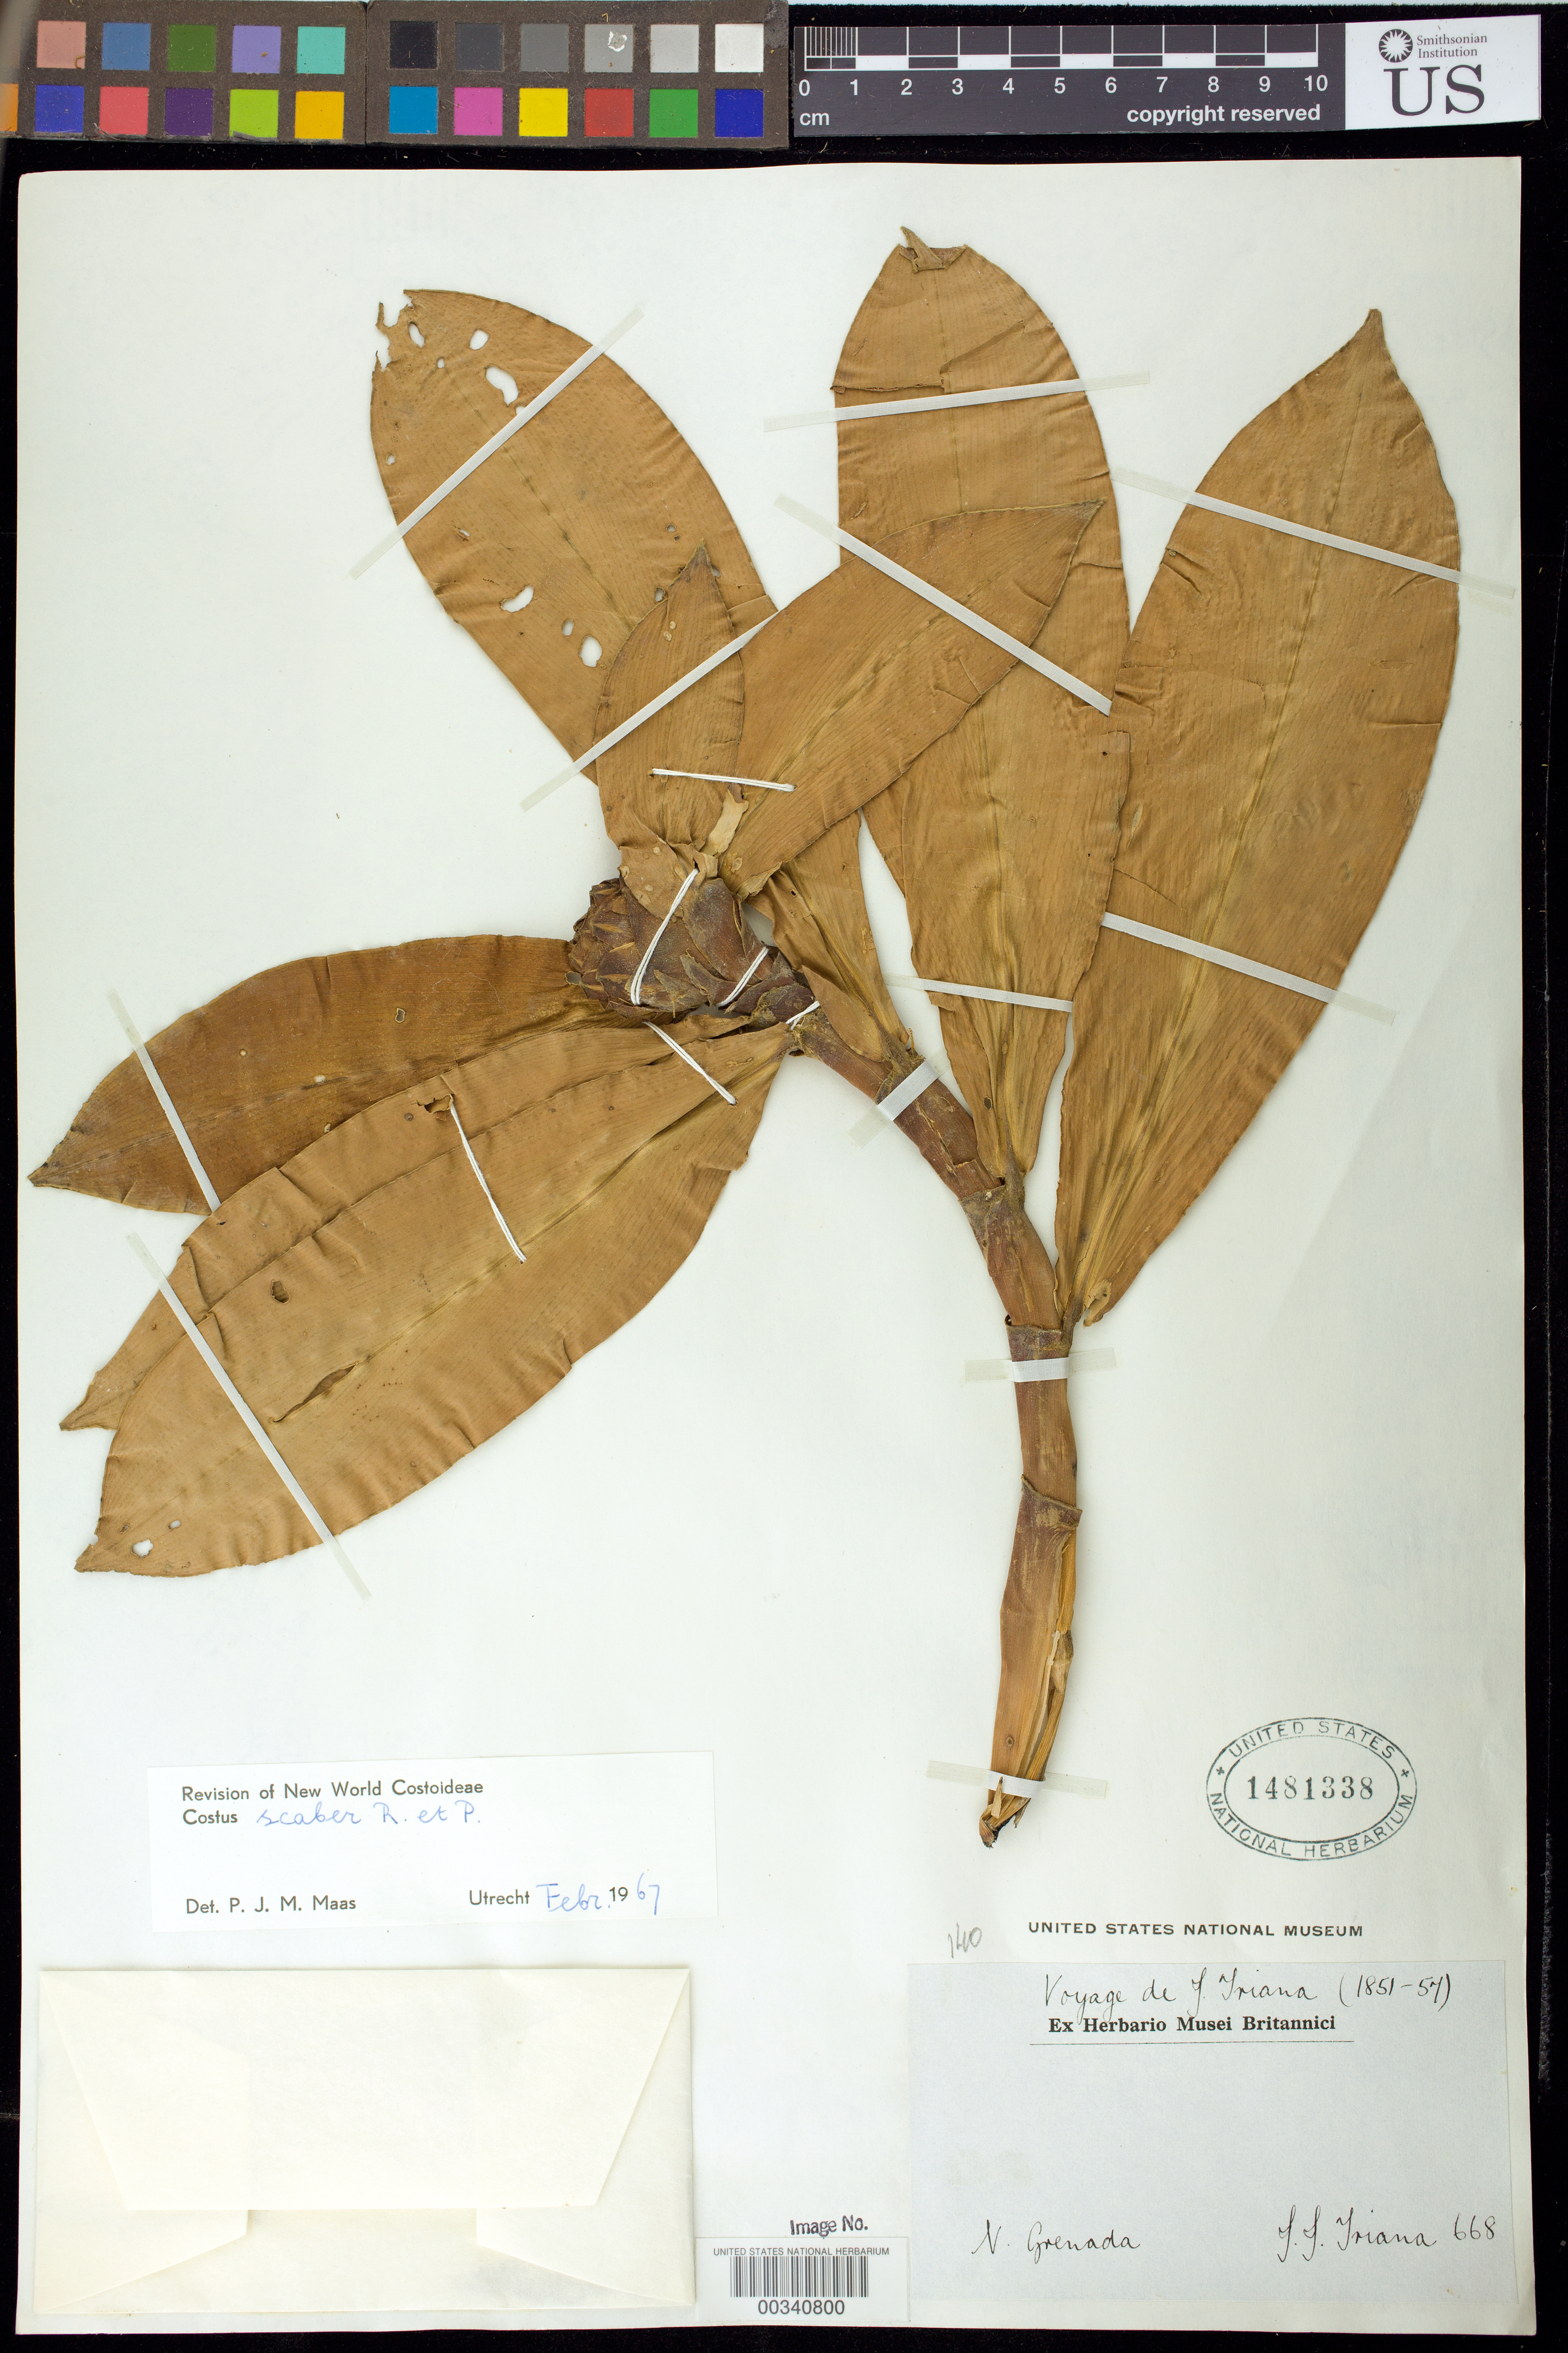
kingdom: Plantae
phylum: Tracheophyta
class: Liliopsida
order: Zingiberales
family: Costaceae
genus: Costus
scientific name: Costus scaber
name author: Ruiz & Pav.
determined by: Maas, Paul J. M.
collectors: J. J. Triana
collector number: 668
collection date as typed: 1851 to -- -- 1857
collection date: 1851/1857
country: Colombia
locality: N. Grenada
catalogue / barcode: US 1481338